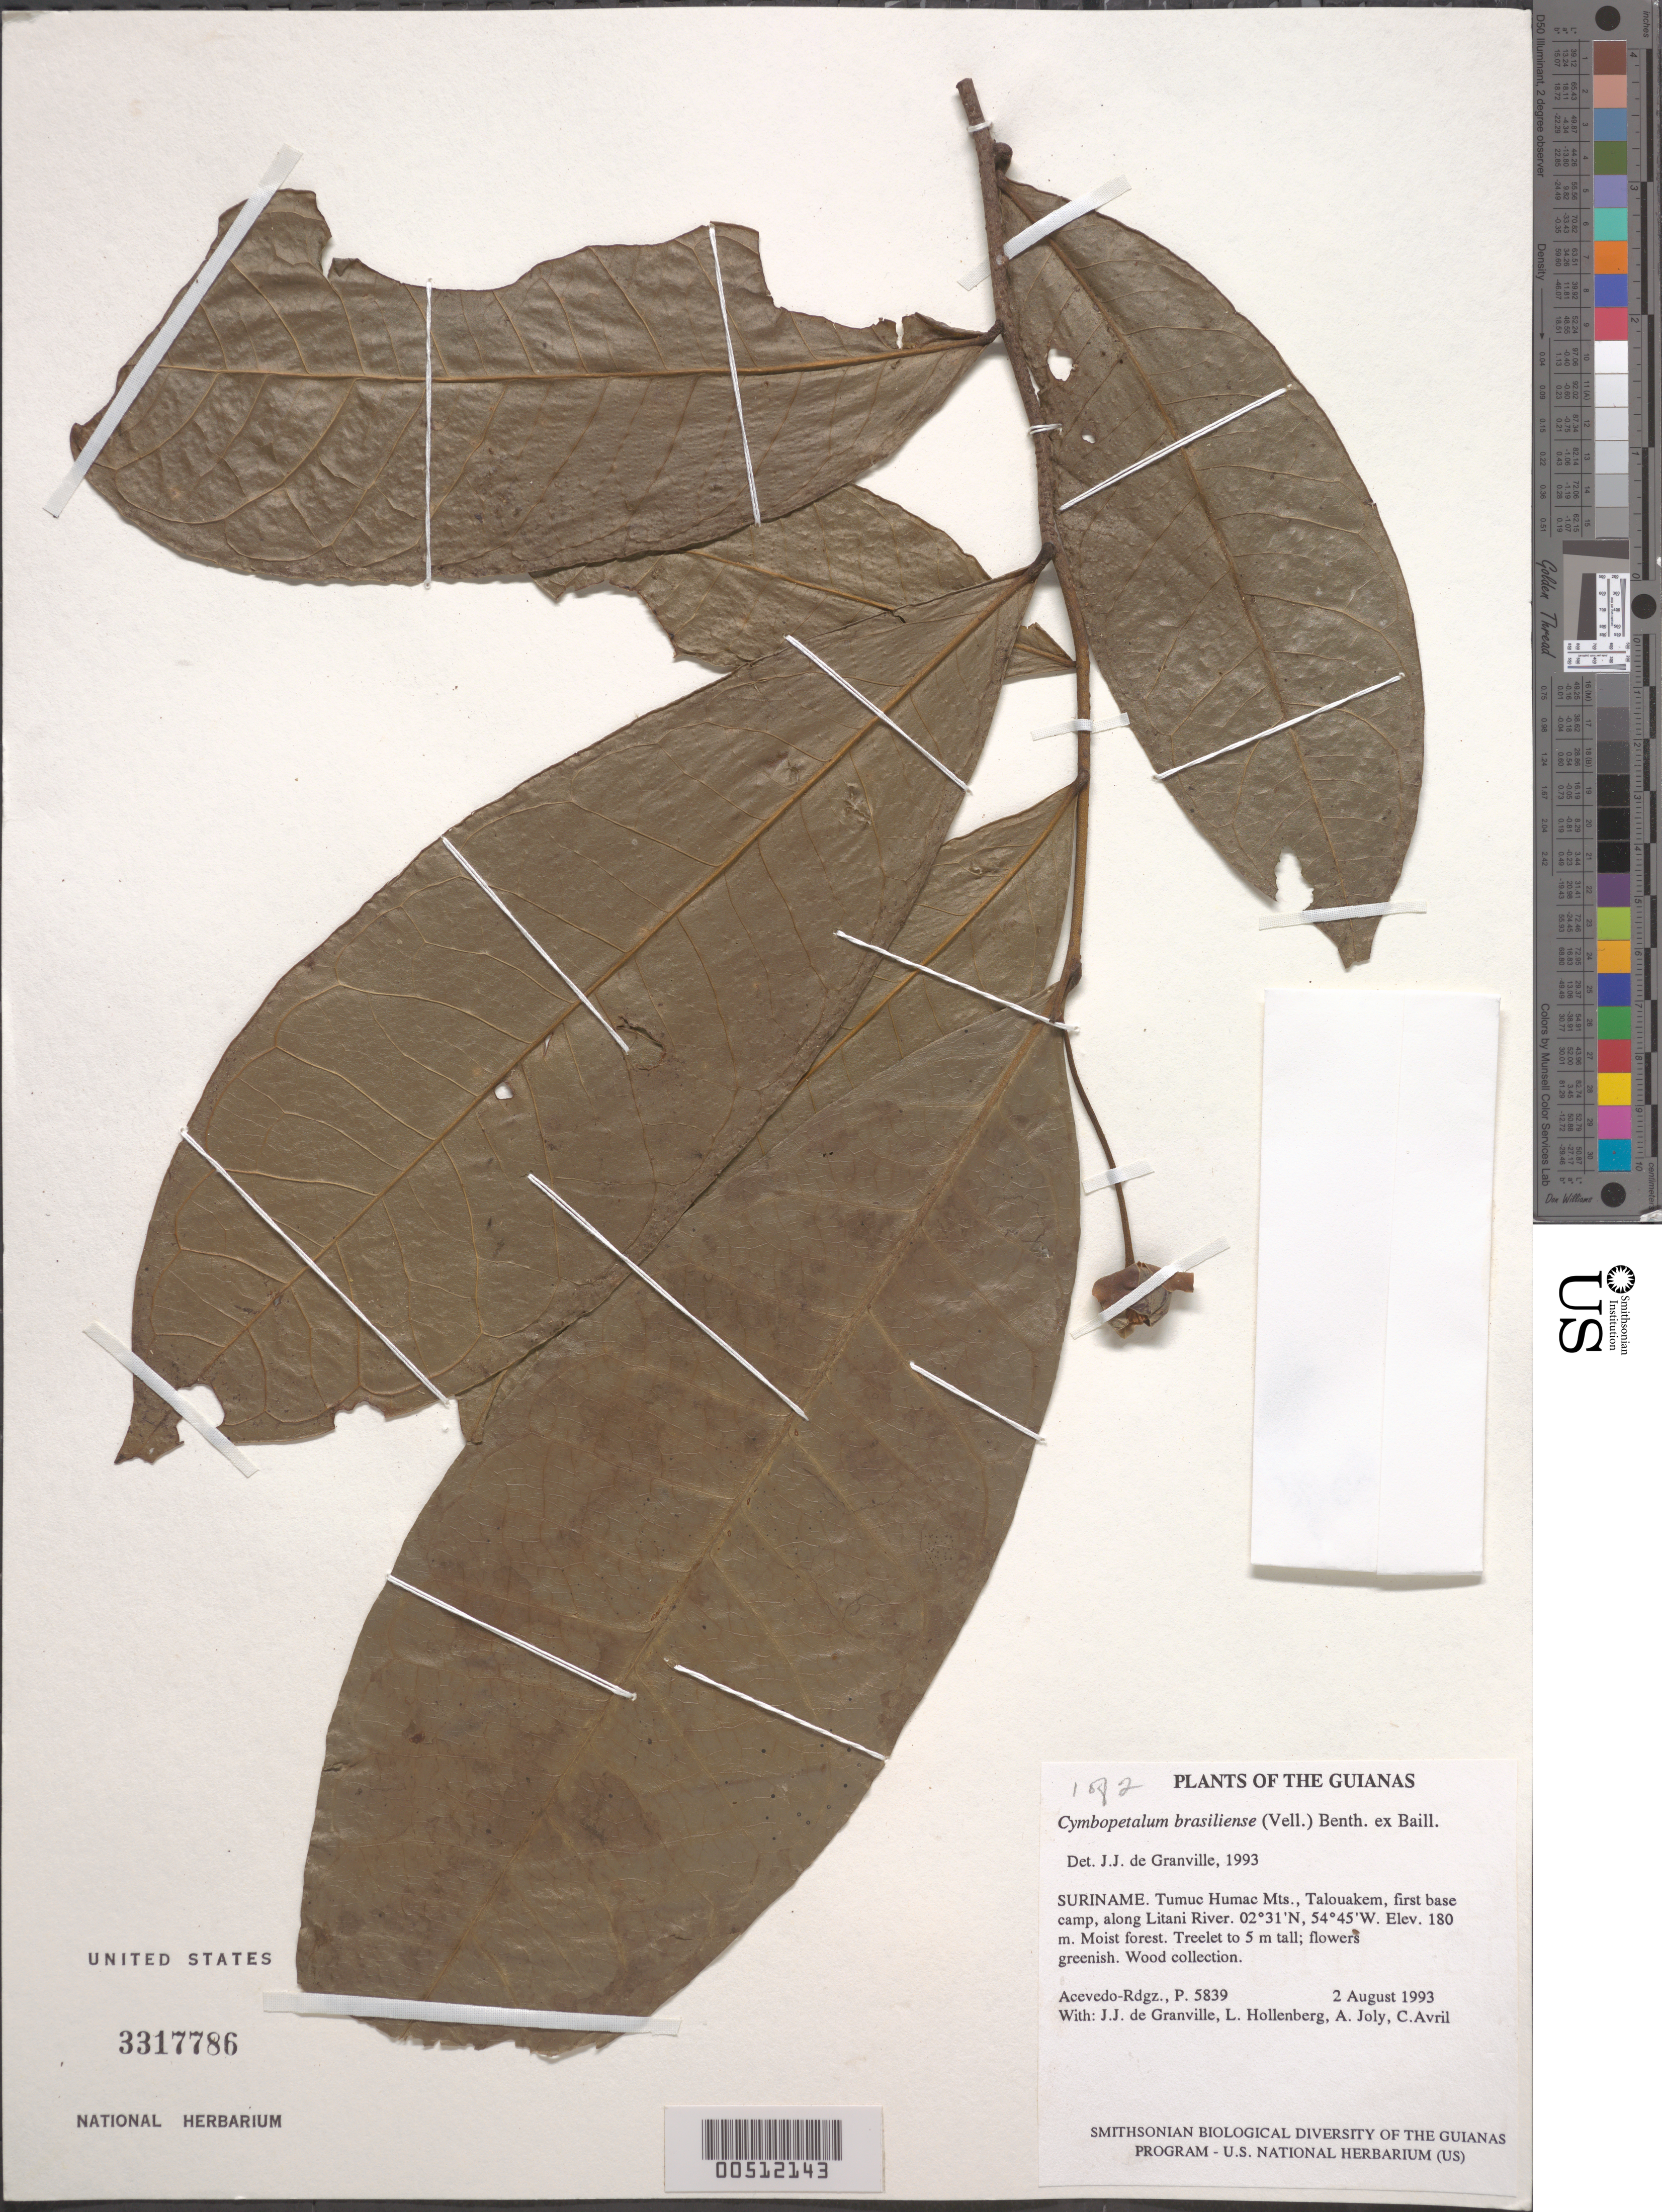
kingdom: Plantae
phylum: Tracheophyta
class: Magnoliopsida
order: Magnoliales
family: Annonaceae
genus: Cymbopetalum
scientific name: Cymbopetalum brasiliense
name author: (Vell.) Benth. ex Baill.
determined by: Granville, J. J. de, (CAY), Institut de Recherche pour le Developpement (IRD) (FRENCH GUIANA)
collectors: P. Acevedo-Rodr., J.-J. de Granville, A. Joly, A. Boyer & L. Hollenberg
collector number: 5839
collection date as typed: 02 Aug 1993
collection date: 1993-08-02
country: Suriname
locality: Tumuc Humac Mts., Talouakem, first base camp, along Litani River.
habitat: Moist forest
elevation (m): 180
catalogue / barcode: US 3317786